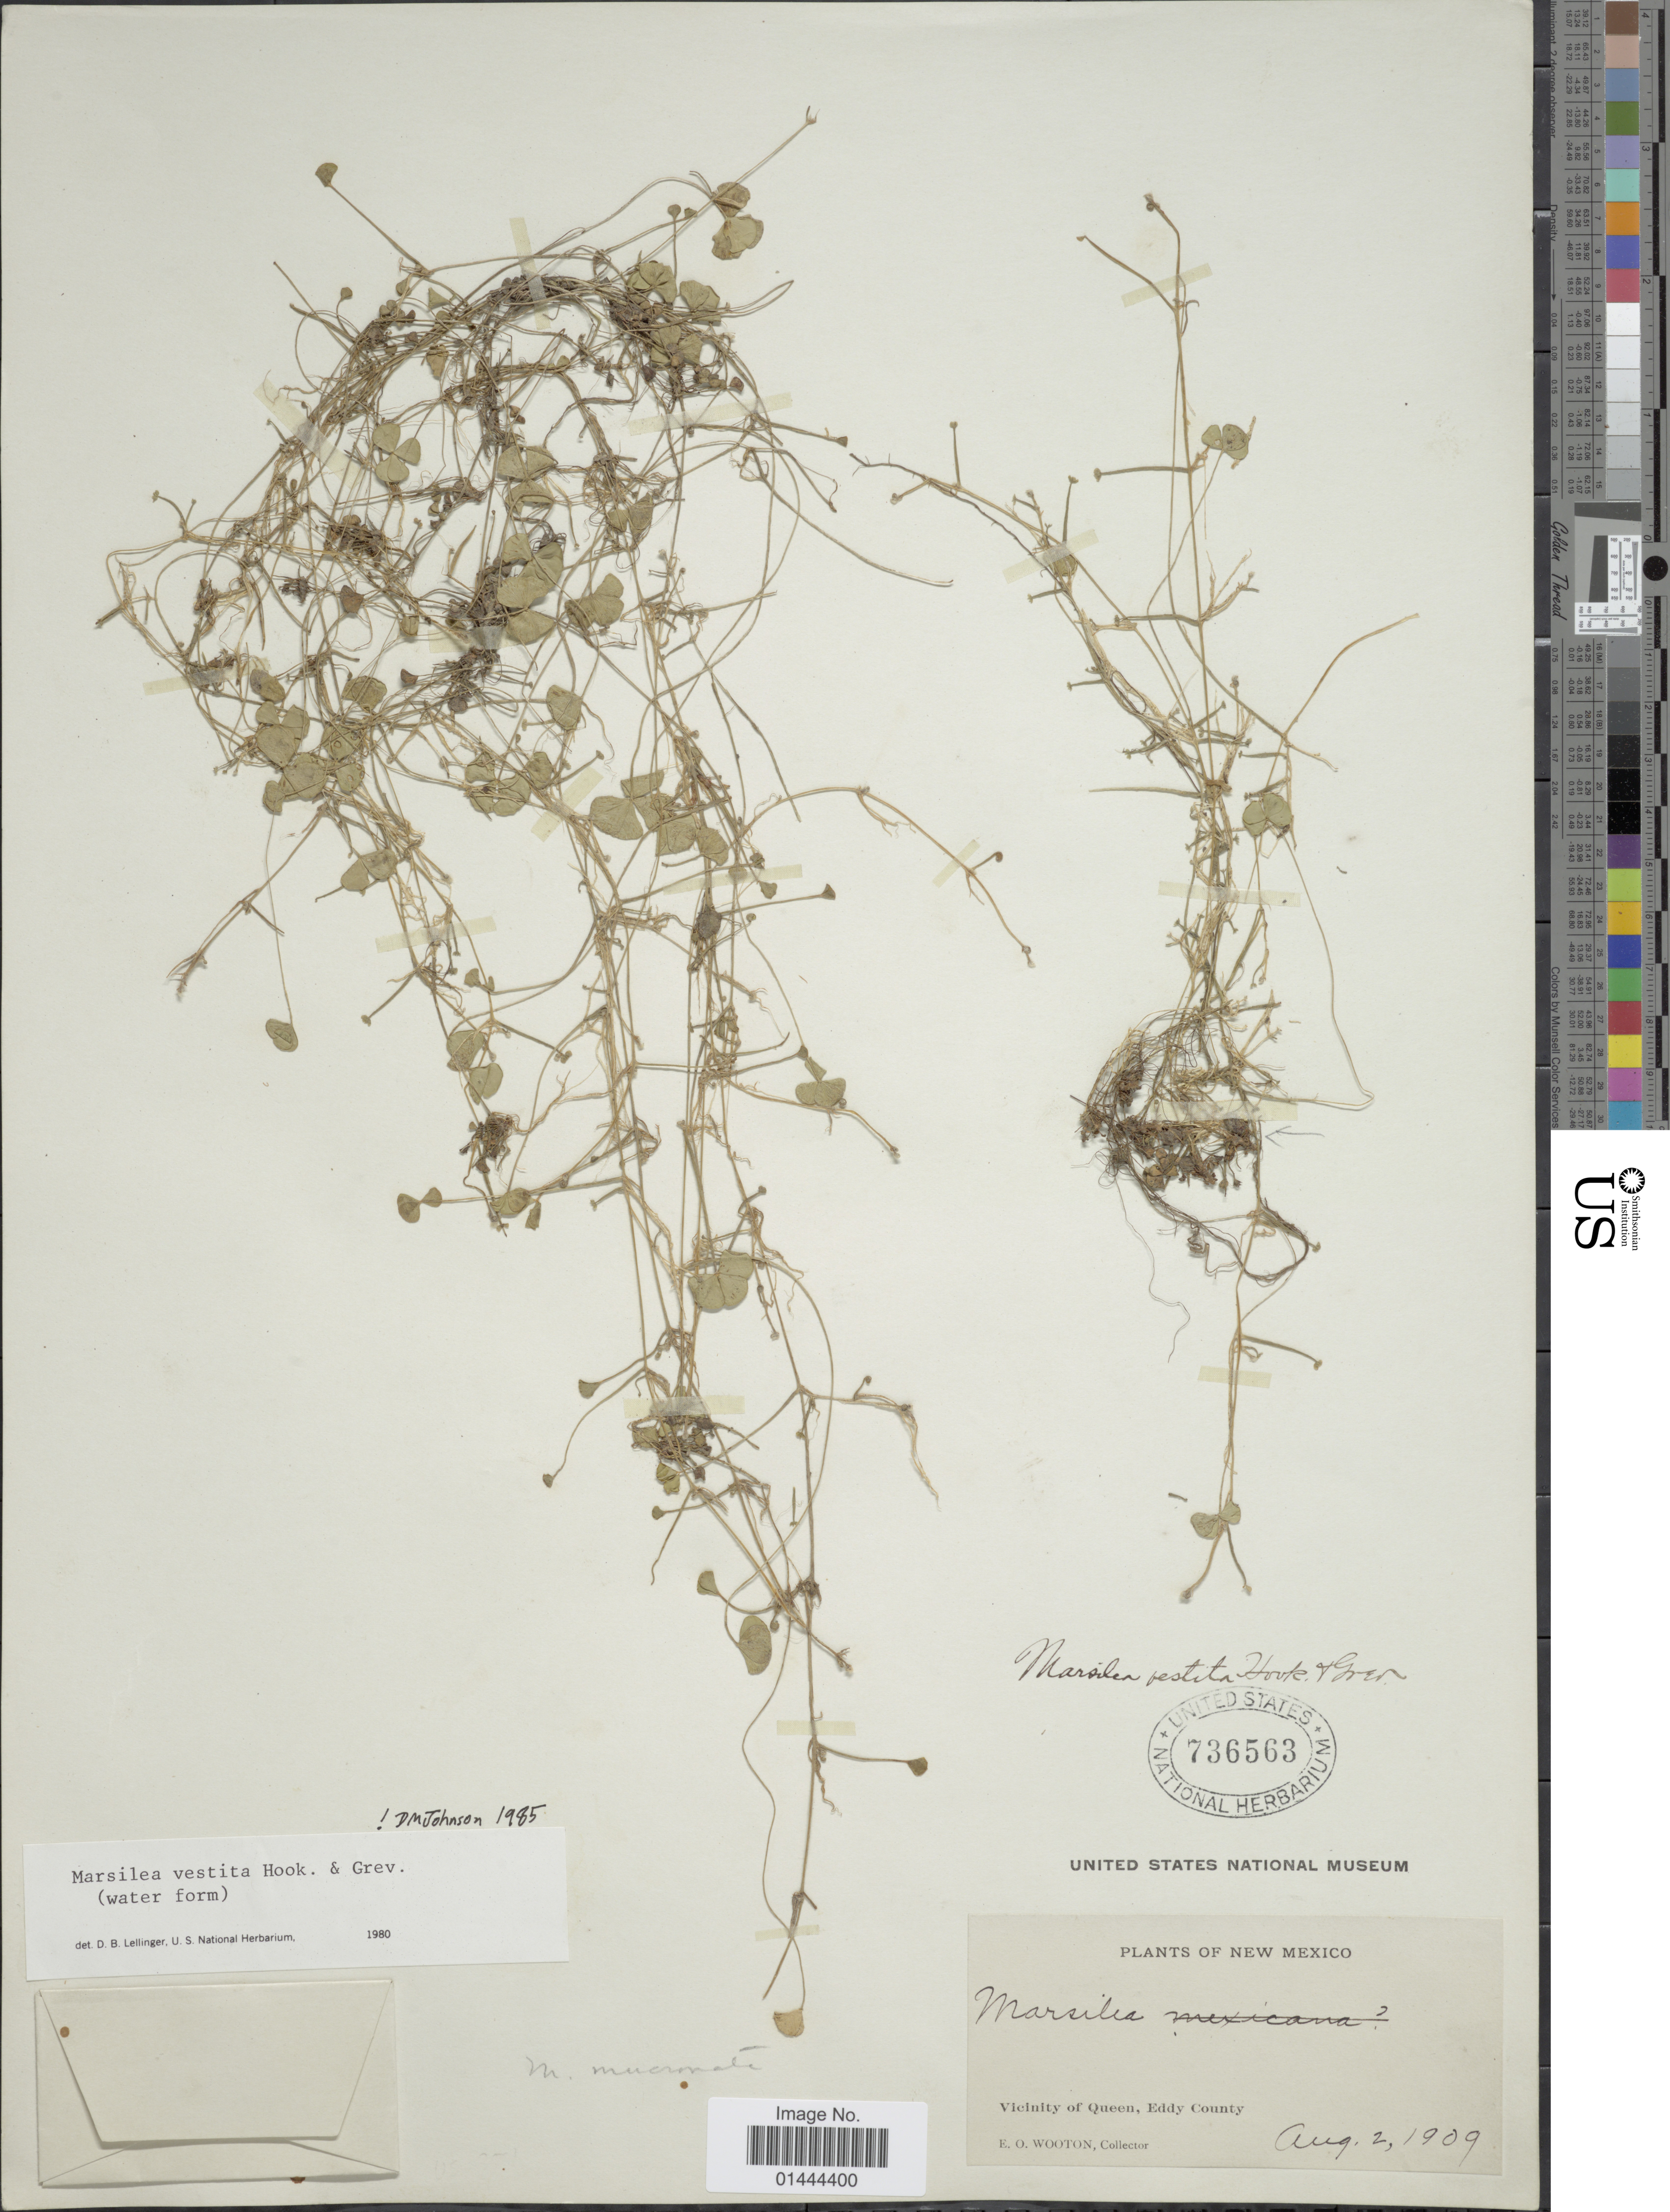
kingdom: Plantae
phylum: Tracheophyta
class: Polypodiopsida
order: Salviniales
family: Marsileaceae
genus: Marsilea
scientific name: Marsilea vestita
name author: Hook. & Grev.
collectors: E. O. Wooton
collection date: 1909-08-02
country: United States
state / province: New Mexico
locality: Vicinity of Queen, Eddy County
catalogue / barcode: US 736563